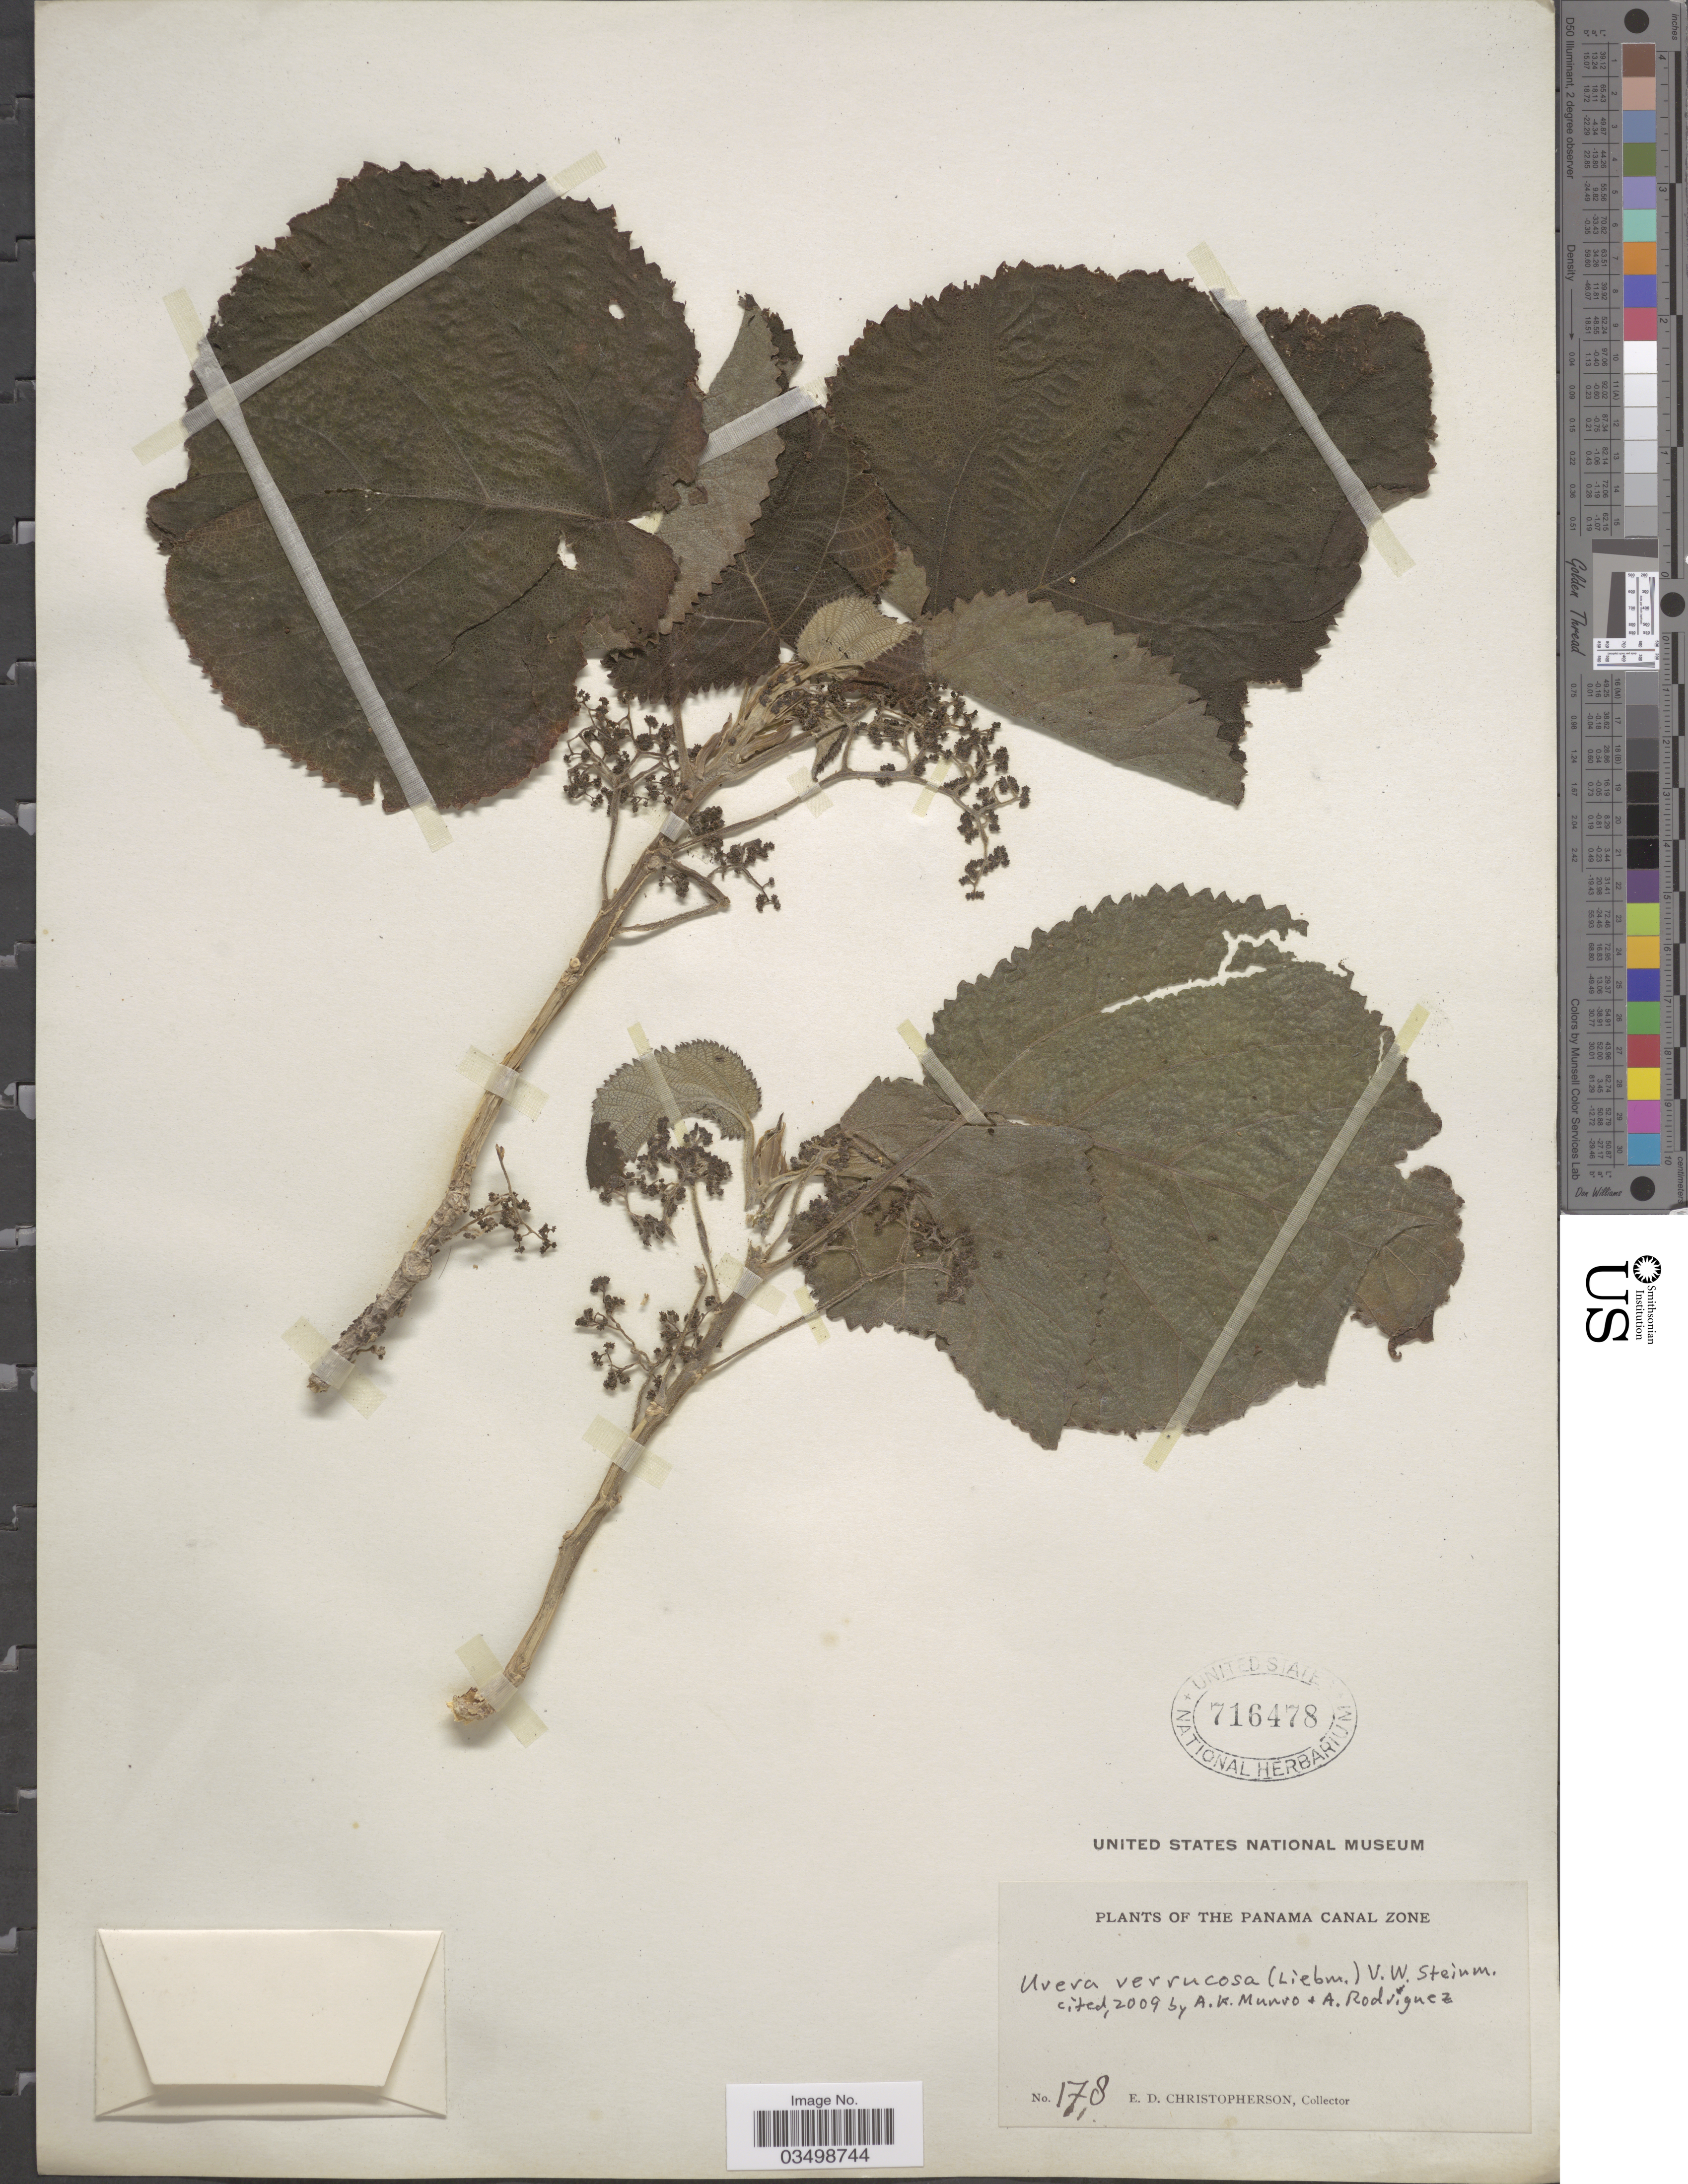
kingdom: Plantae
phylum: Tracheophyta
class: Magnoliopsida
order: Rosales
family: Urticaceae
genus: Urera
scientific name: Urera verrucosa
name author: (Liebm.) V.W. Steinm.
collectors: E. Christopherson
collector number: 178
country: Panama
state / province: Colón / Panamá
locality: The Panama Canal Zone.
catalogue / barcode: US 716478